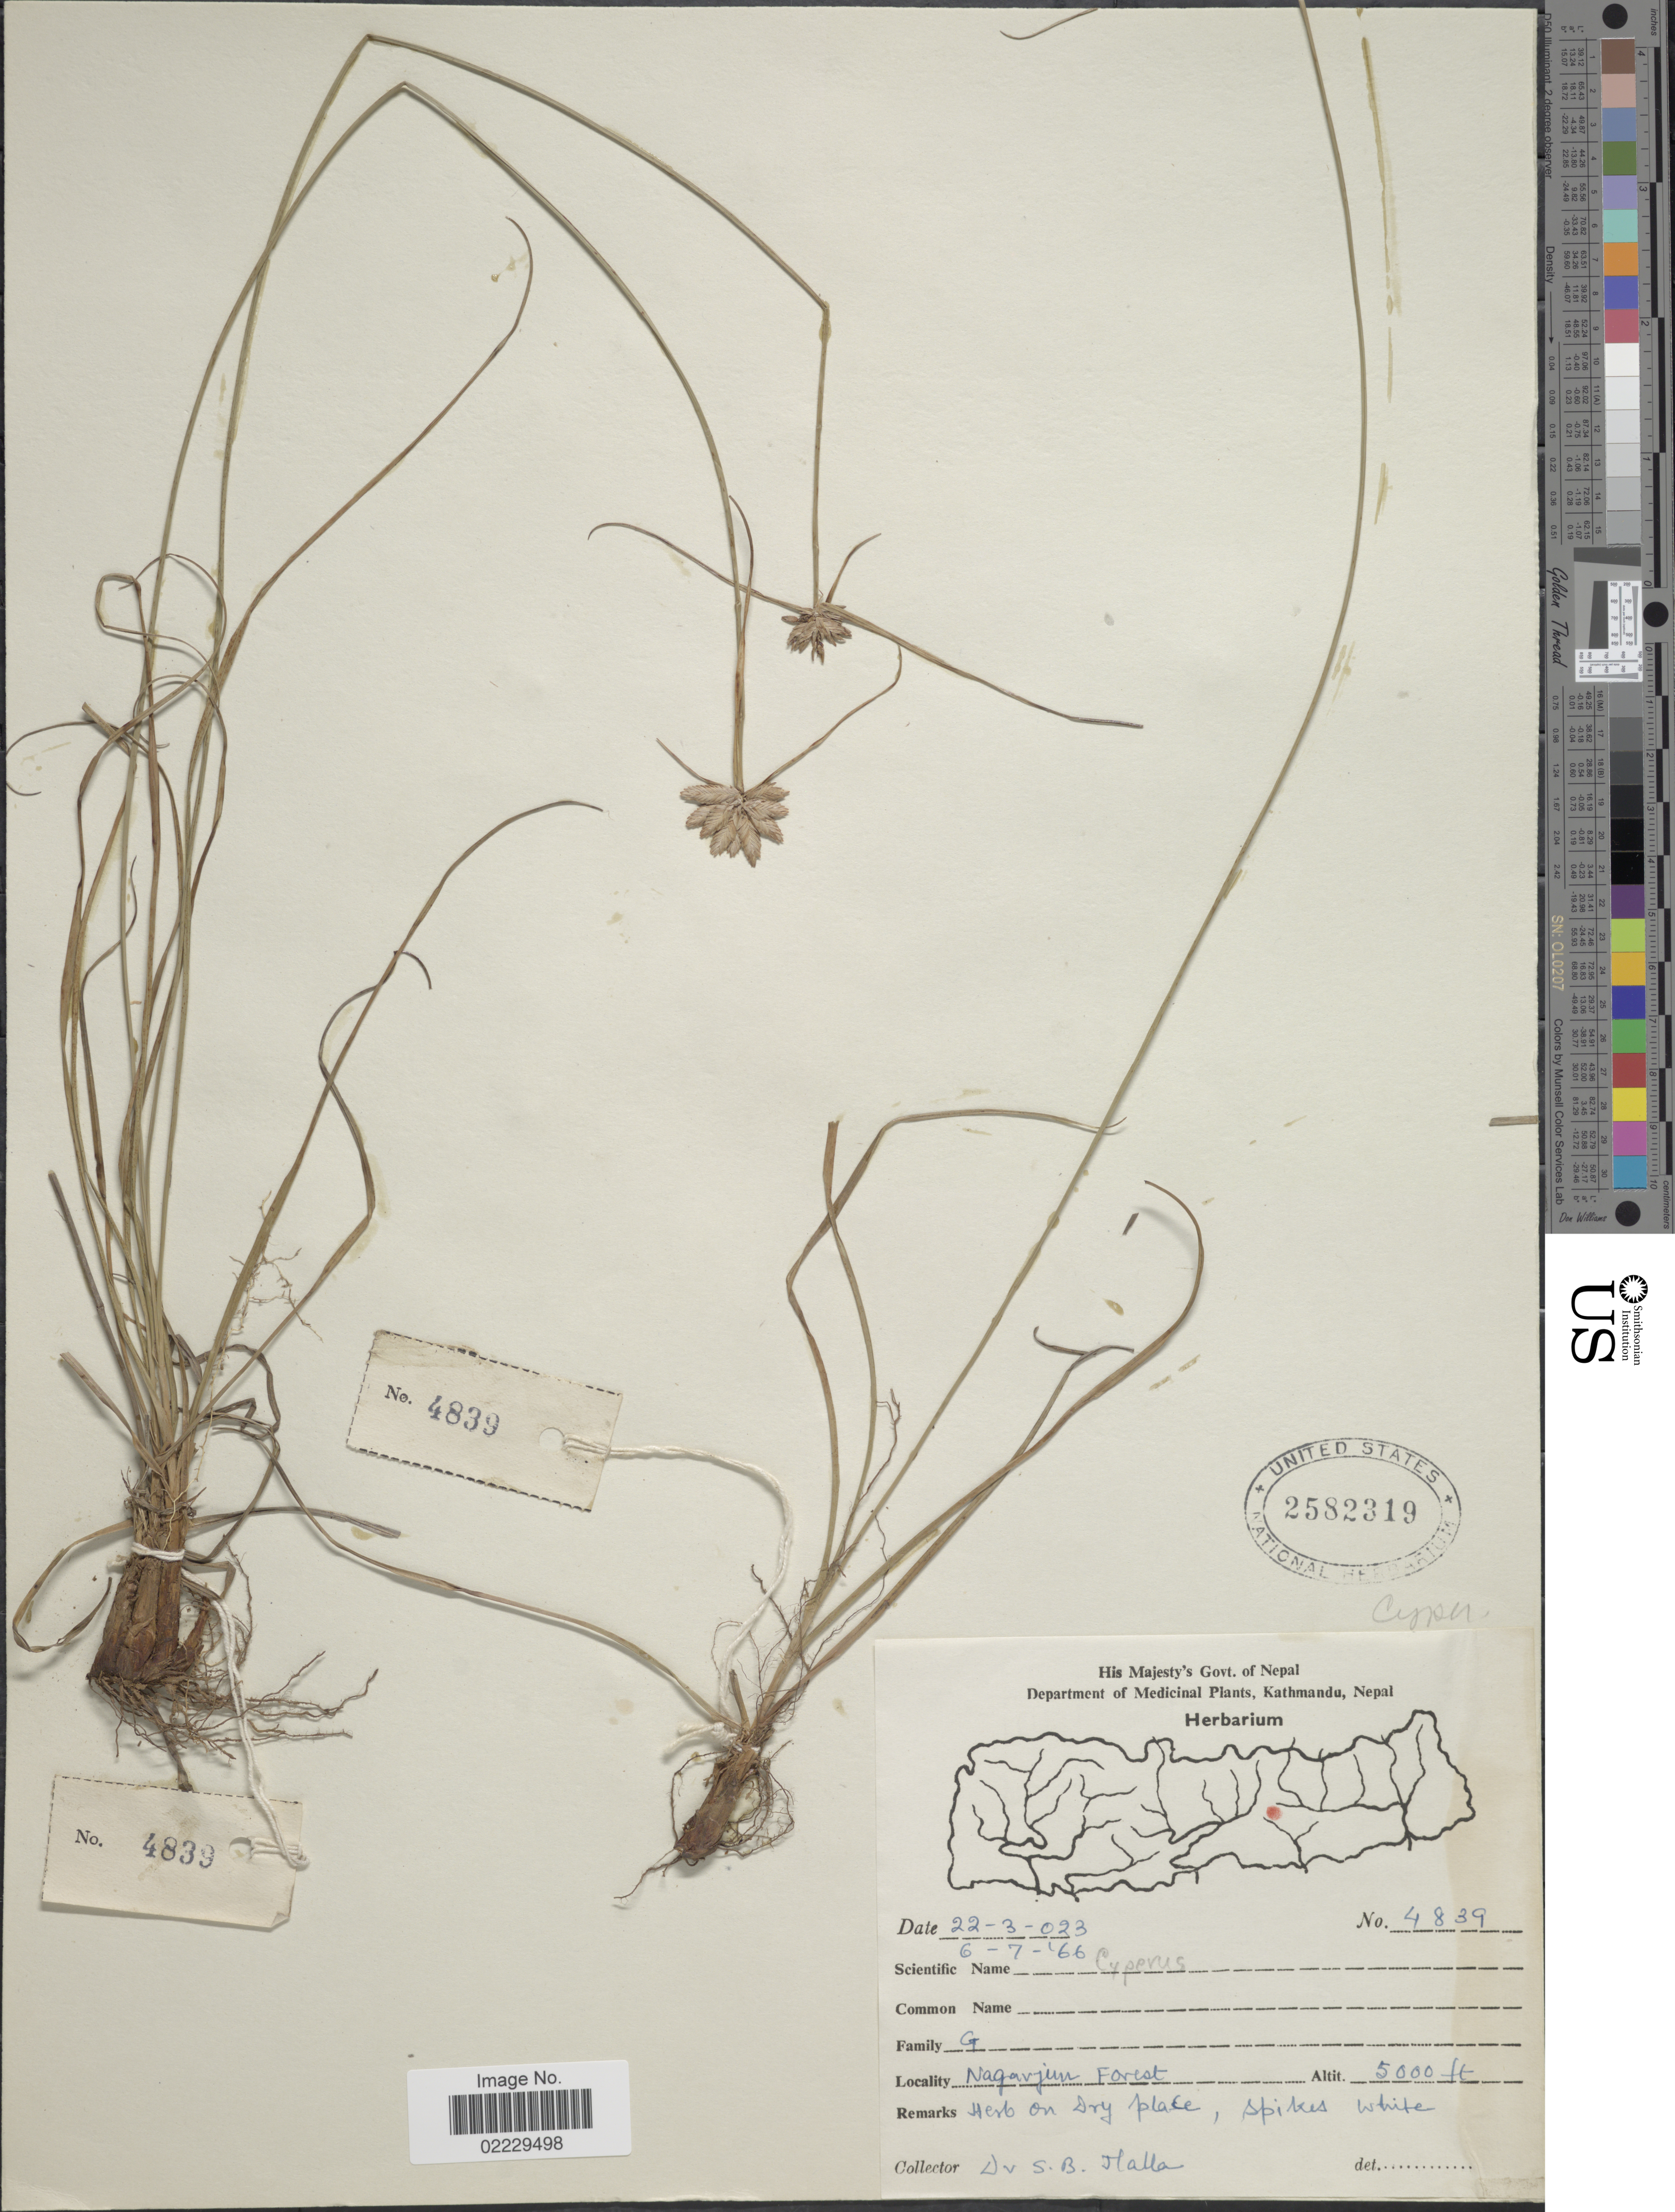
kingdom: Plantae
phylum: Tracheophyta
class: Liliopsida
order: Poales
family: Cyperaceae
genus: Cyperus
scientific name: Cyperus niveus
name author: Retz.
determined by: Strong, Mark T., (BOT), Smithsonian Institution - National Museum of Natural History (UNITED STATES)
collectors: S. Malla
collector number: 4839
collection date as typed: Transcribed d/m/y: 6/7/66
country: Nepal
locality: Nagavjun Forest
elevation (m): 1524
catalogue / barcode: US 2582319